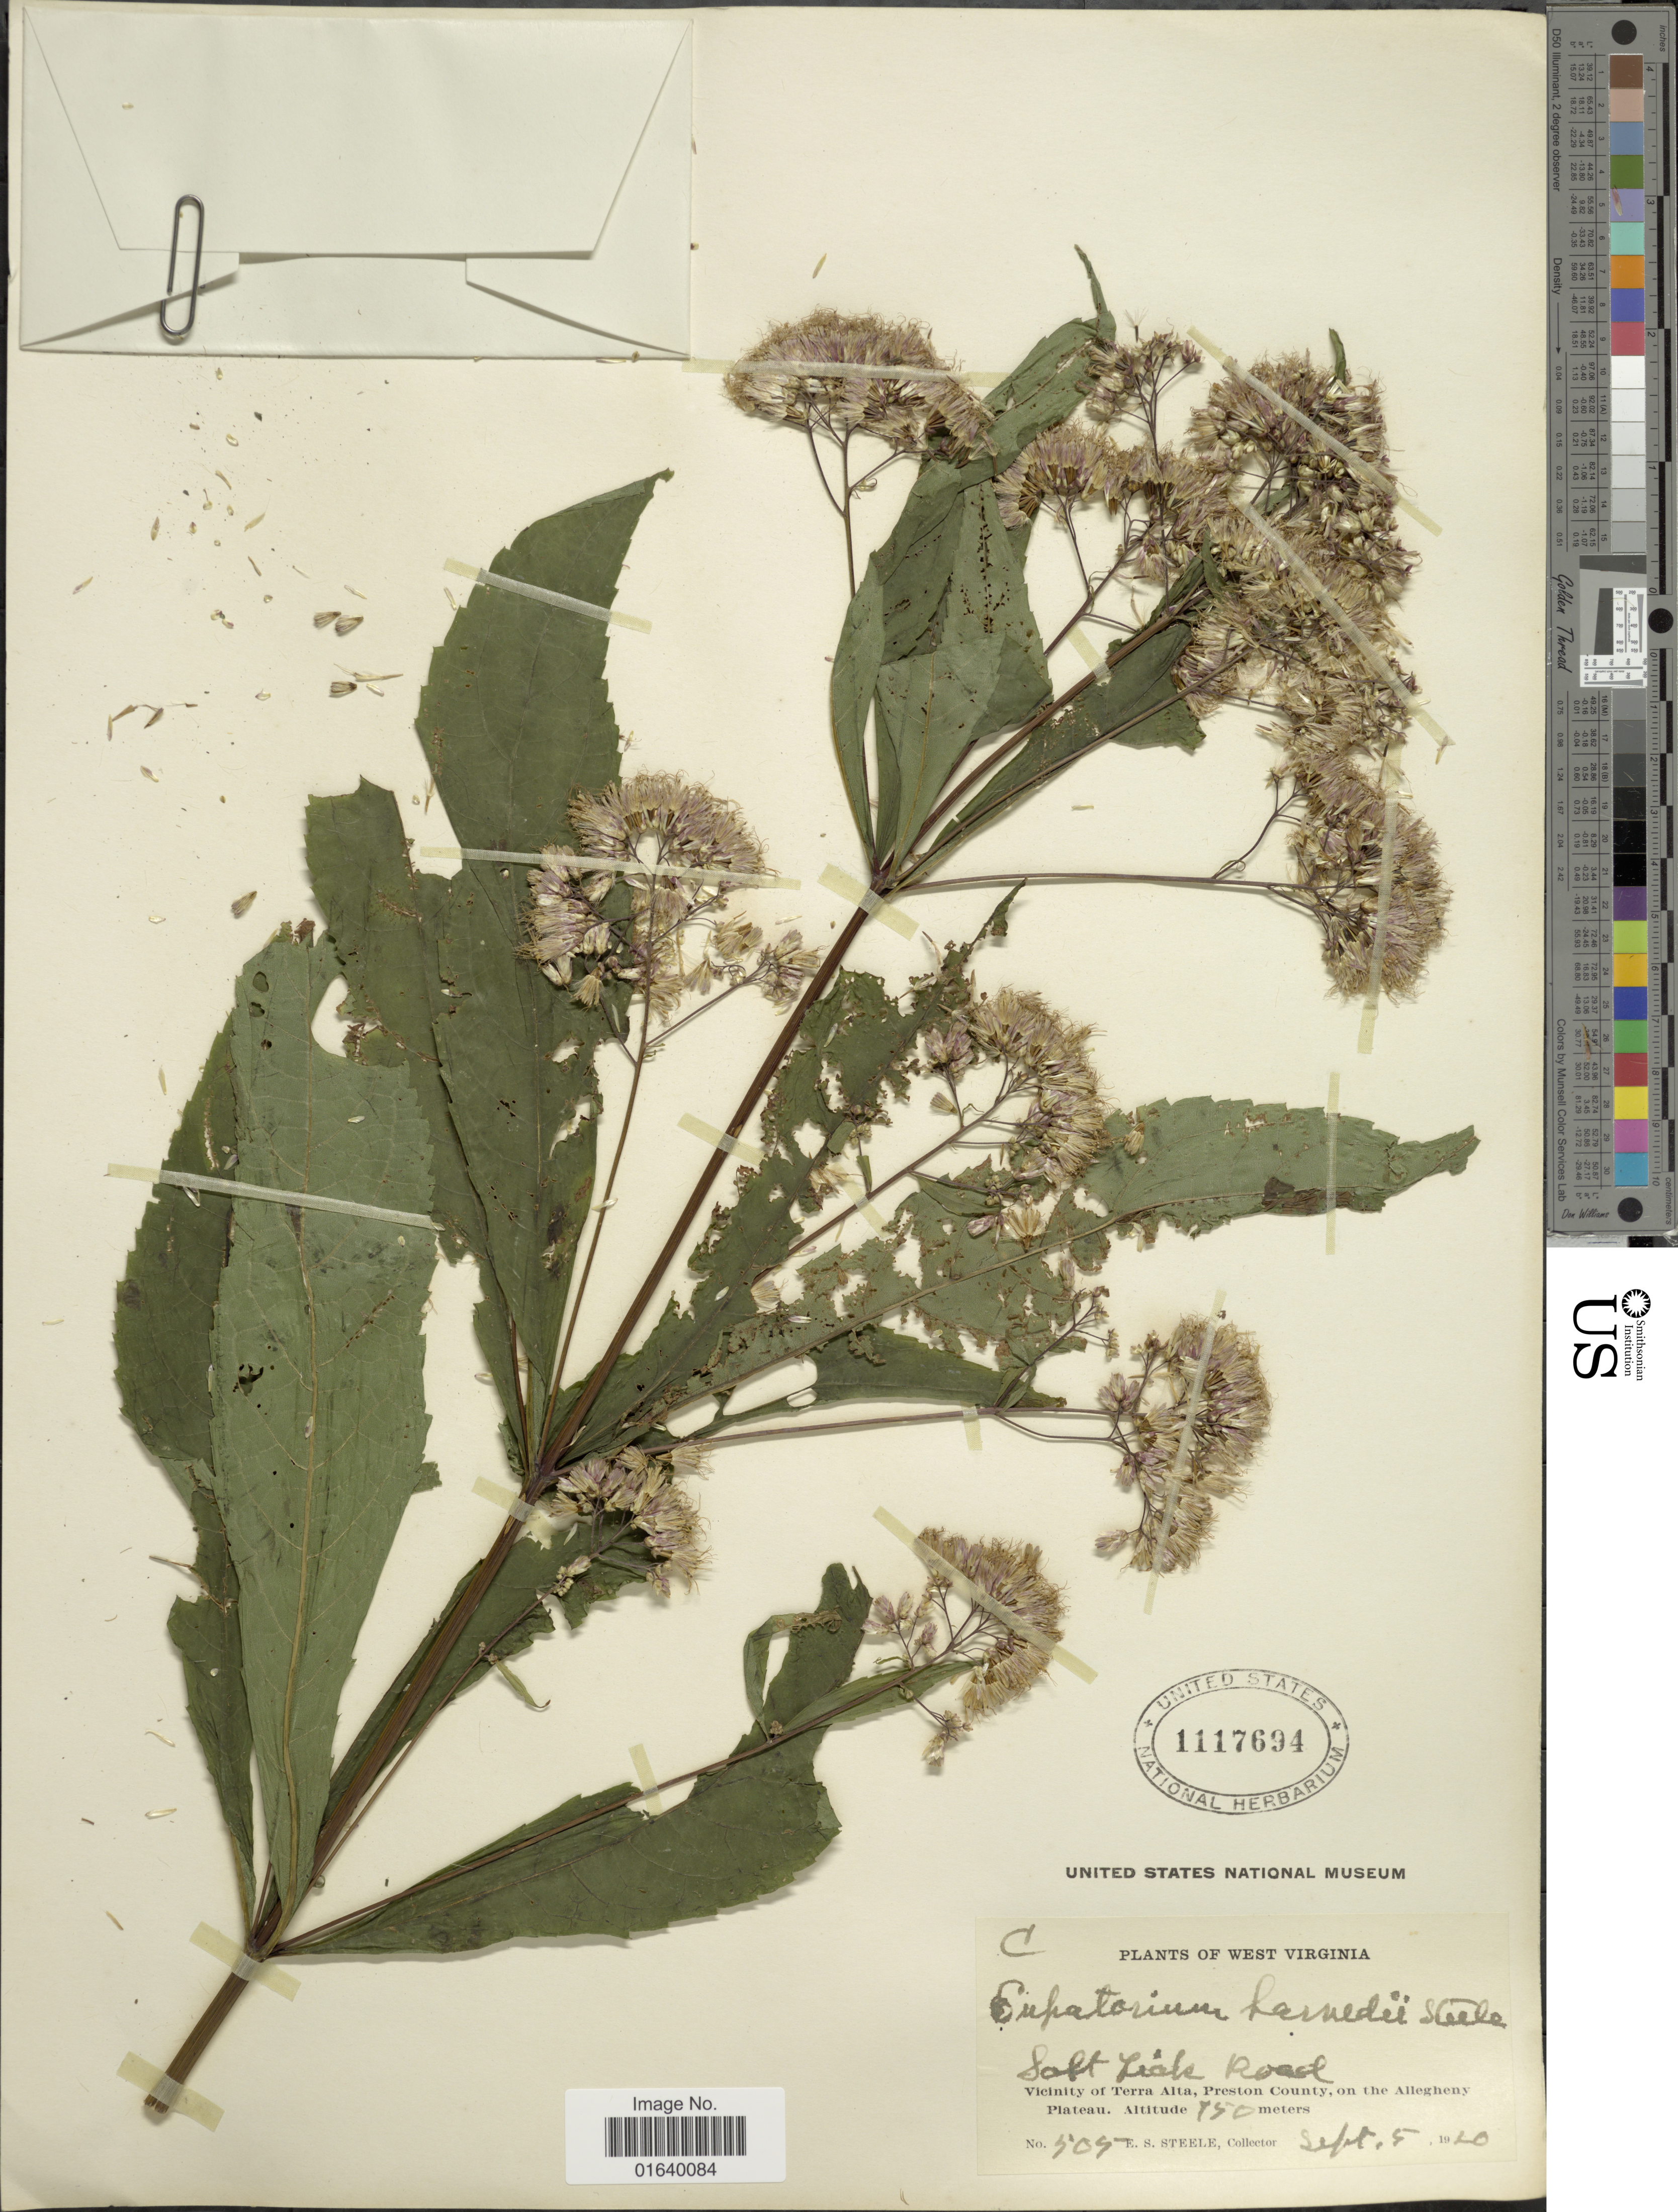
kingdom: Plantae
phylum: Tracheophyta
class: Magnoliopsida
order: Asterales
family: Asteraceae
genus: Eupatorium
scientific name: Eupatorium purpureum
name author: (L.) E.E. Lamont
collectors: E. Steele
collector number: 505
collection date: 1920-09-05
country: United States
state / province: West Virginia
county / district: Preston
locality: Salt thick road, vicinity of Terra Alta, Presion County, on the Allegheny Plateau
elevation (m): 750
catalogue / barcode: US 1117694